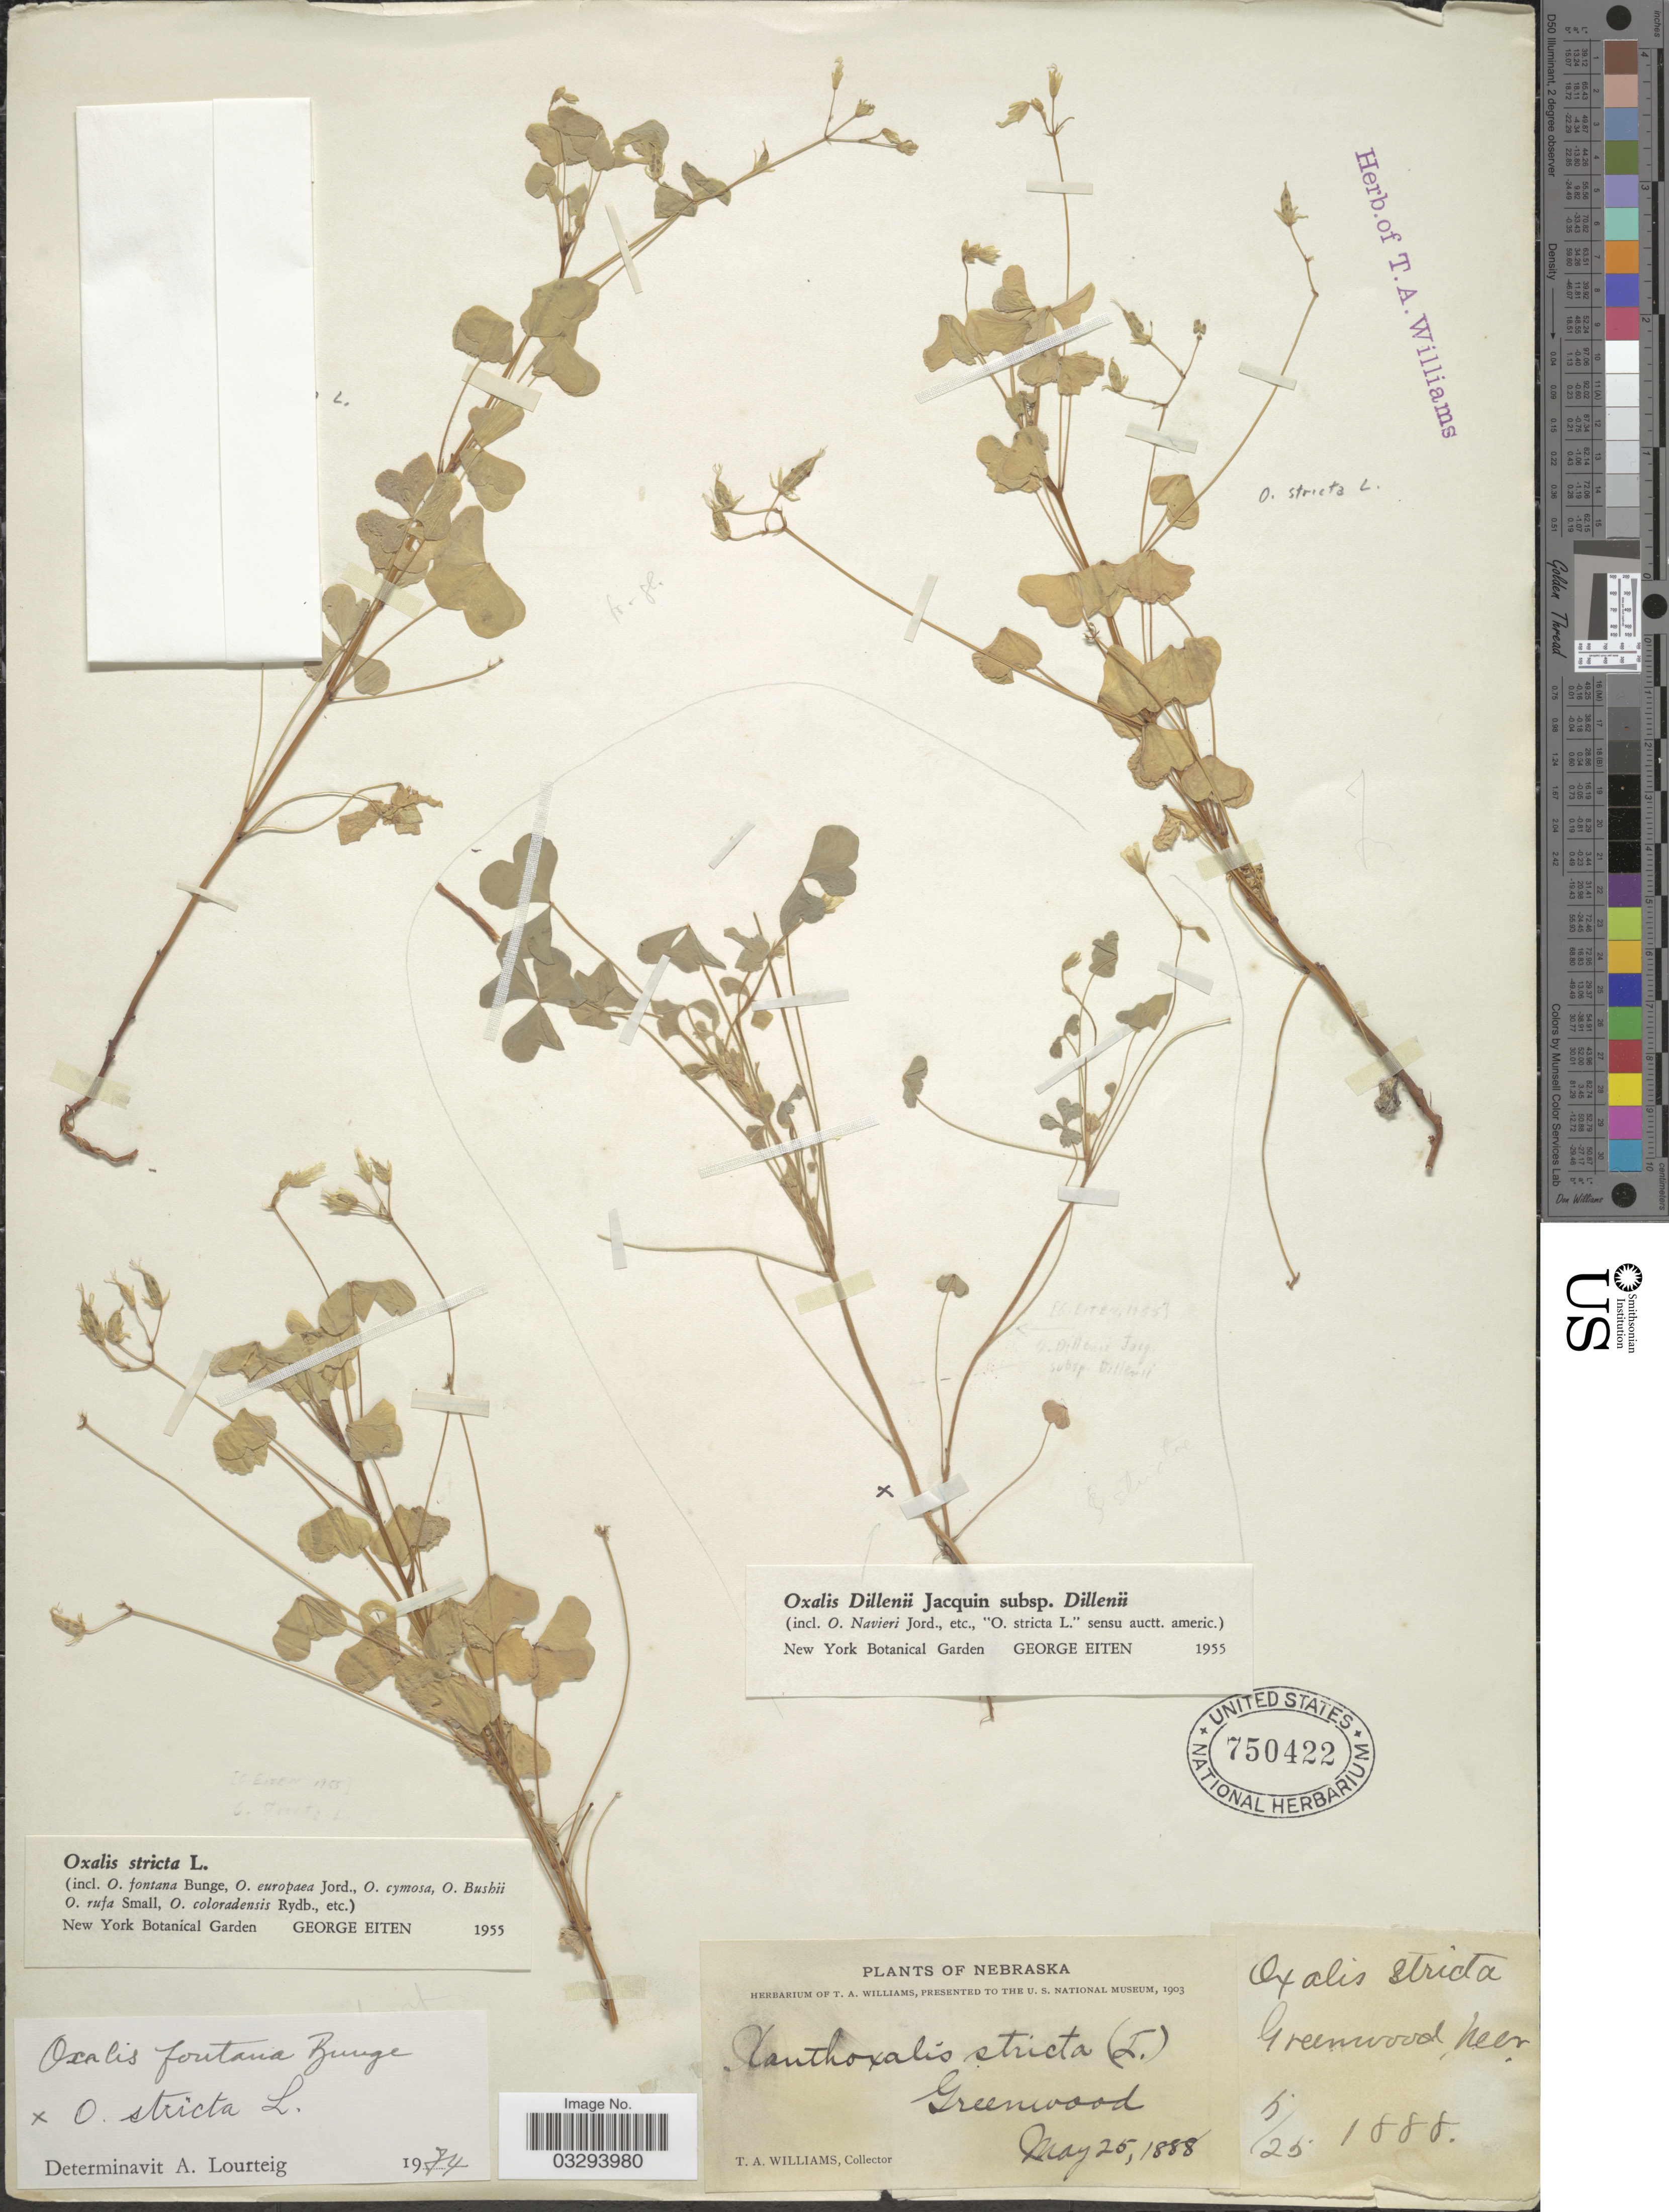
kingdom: Plantae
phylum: Tracheophyta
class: Magnoliopsida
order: Oxalidales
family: Oxalidaceae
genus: Oxalis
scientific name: Oxalis stricta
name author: L.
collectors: T. Williams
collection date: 1888-05-25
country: United States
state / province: Nebraska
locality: Greenwood.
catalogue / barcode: US 750422